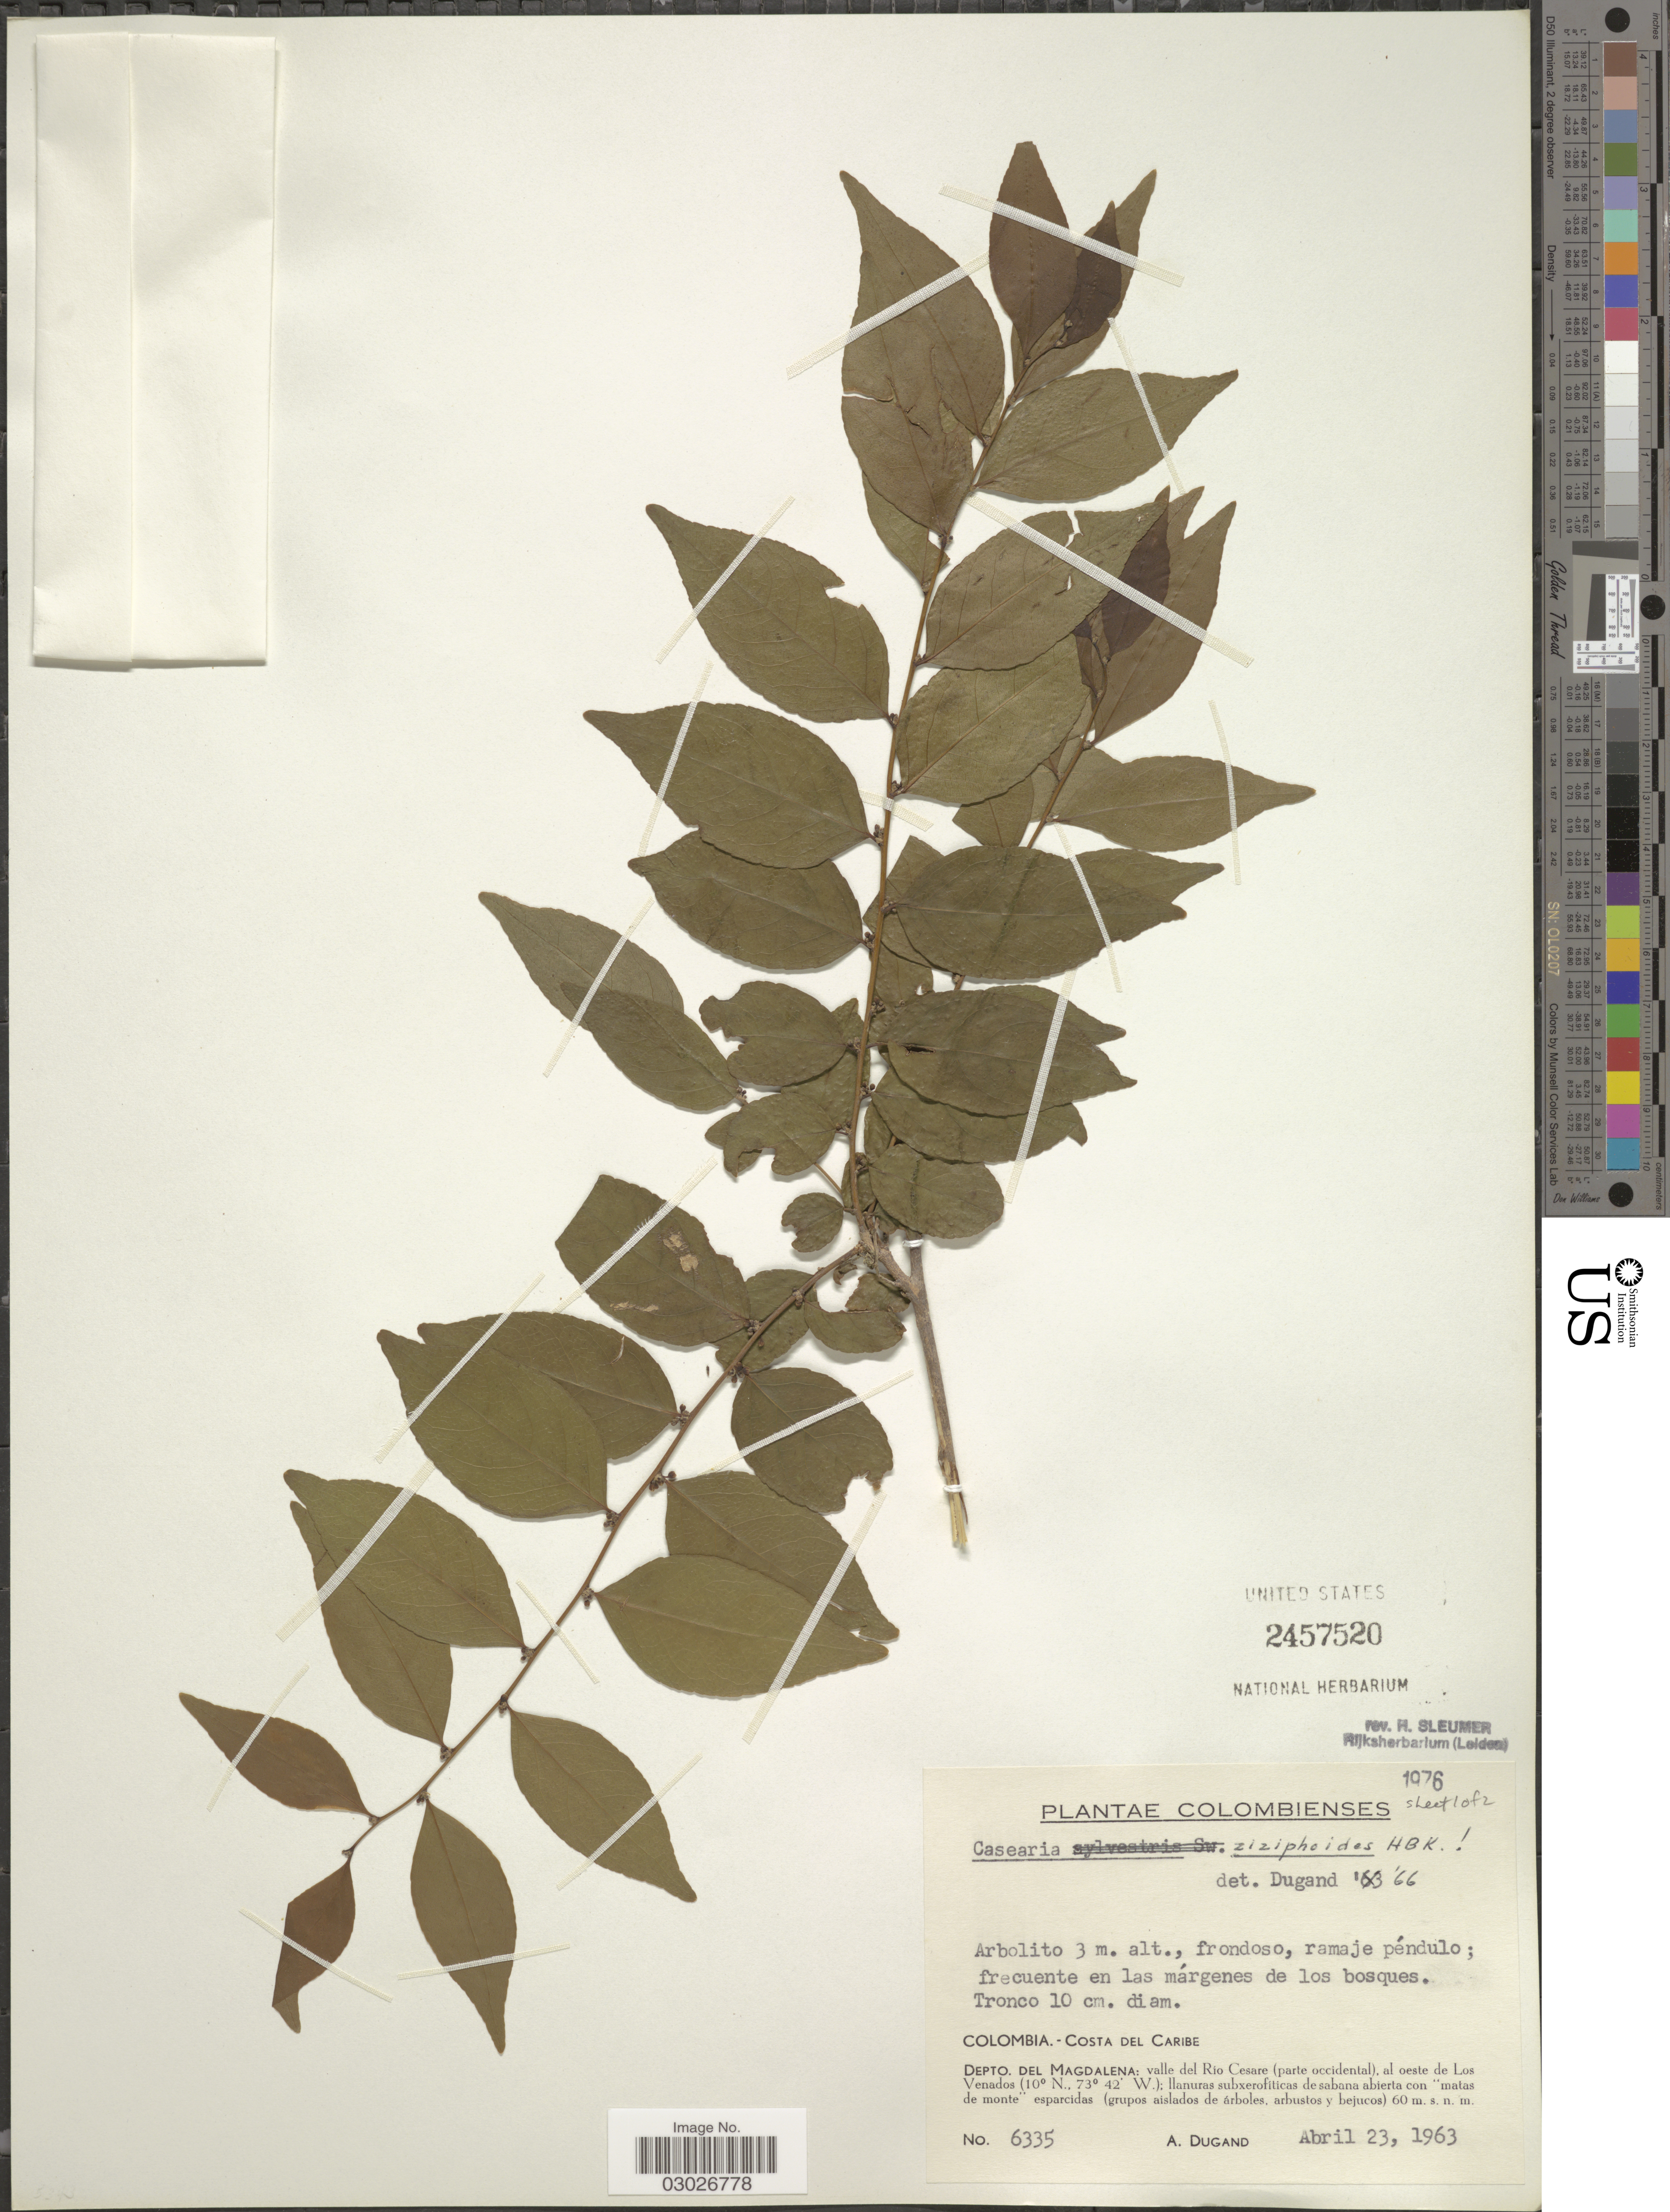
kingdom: Plantae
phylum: Tracheophyta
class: Magnoliopsida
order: Malpighiales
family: Salicaceae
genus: Casearia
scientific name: Casearia zizyphoides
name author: Kunth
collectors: A. Dugand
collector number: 6335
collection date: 1963-04-23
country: Colombia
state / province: Magdalena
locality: Costa del Caribe. Depto. del Magdalena: Valle del Río Cesare (parte occidental), al oeste de Los Venados.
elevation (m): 60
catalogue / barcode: US 2457520